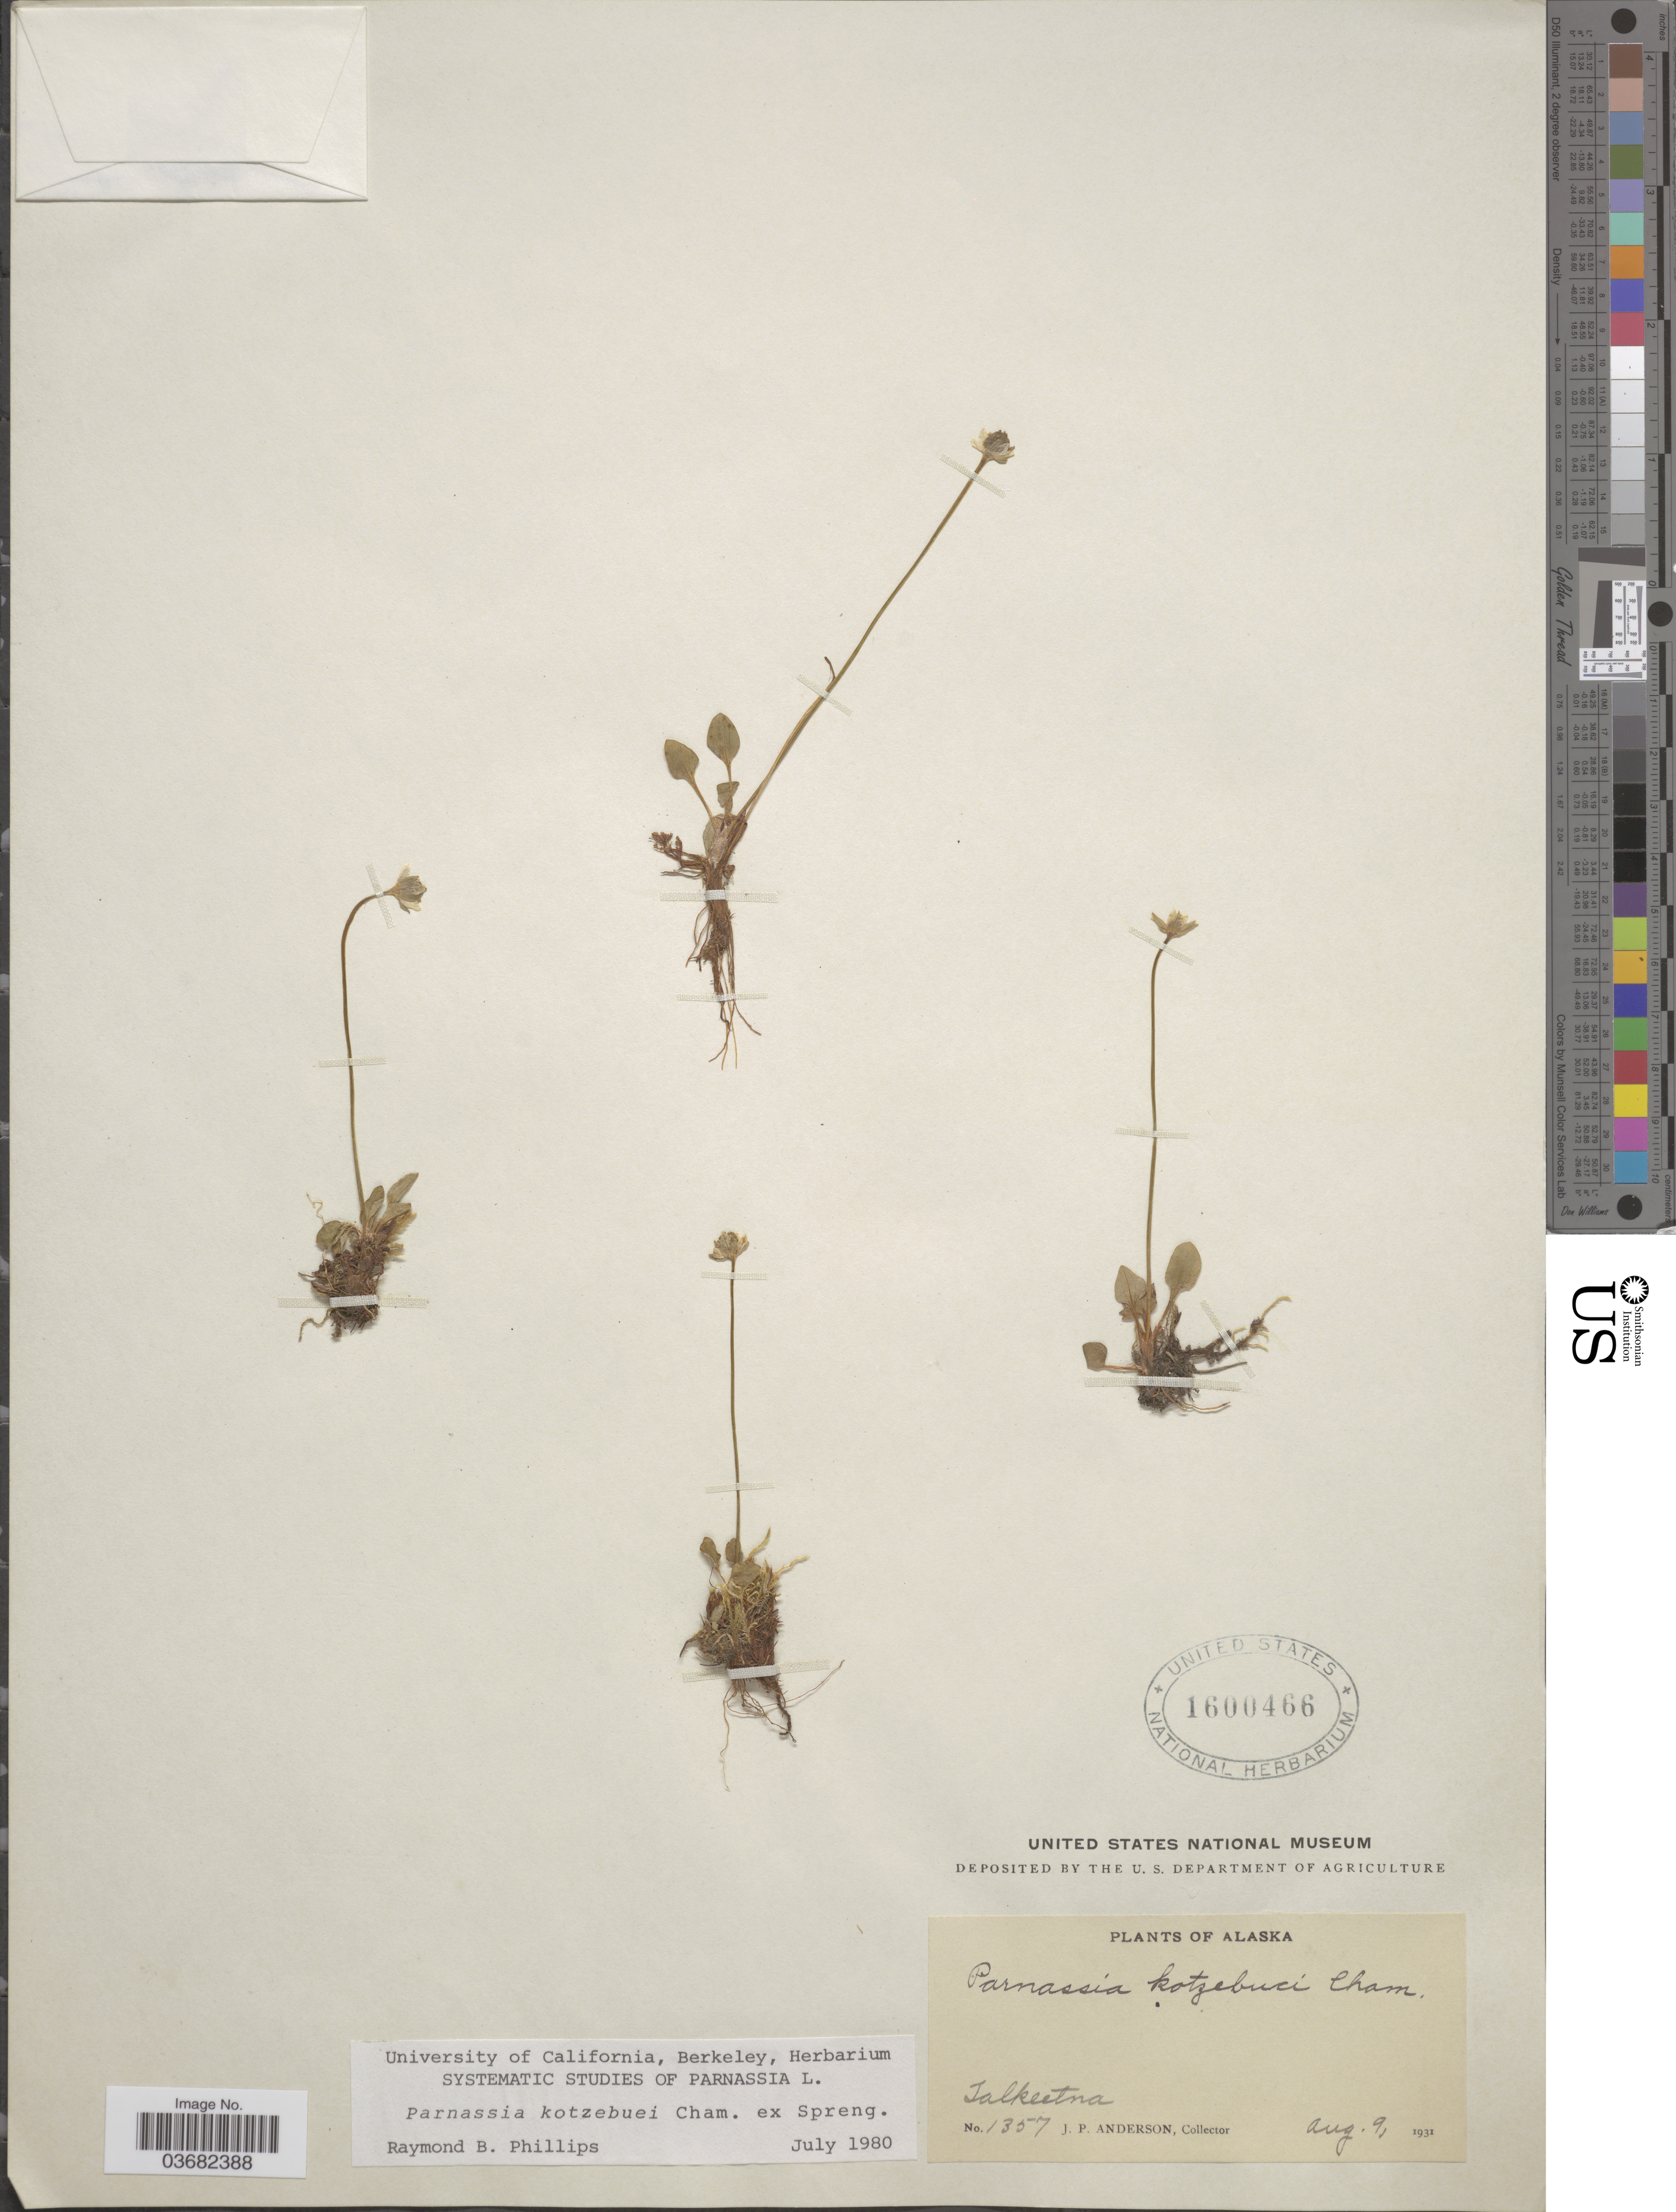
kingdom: Plantae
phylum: Tracheophyta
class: Magnoliopsida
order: Celastrales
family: Parnassiaceae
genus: Parnassia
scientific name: Parnassia kotzebuei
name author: Cham. ex Spreng.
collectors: J. P. Anderson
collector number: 1357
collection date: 1931-08-09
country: United States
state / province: Alaska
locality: Talkeetna.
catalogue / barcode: US 1600466